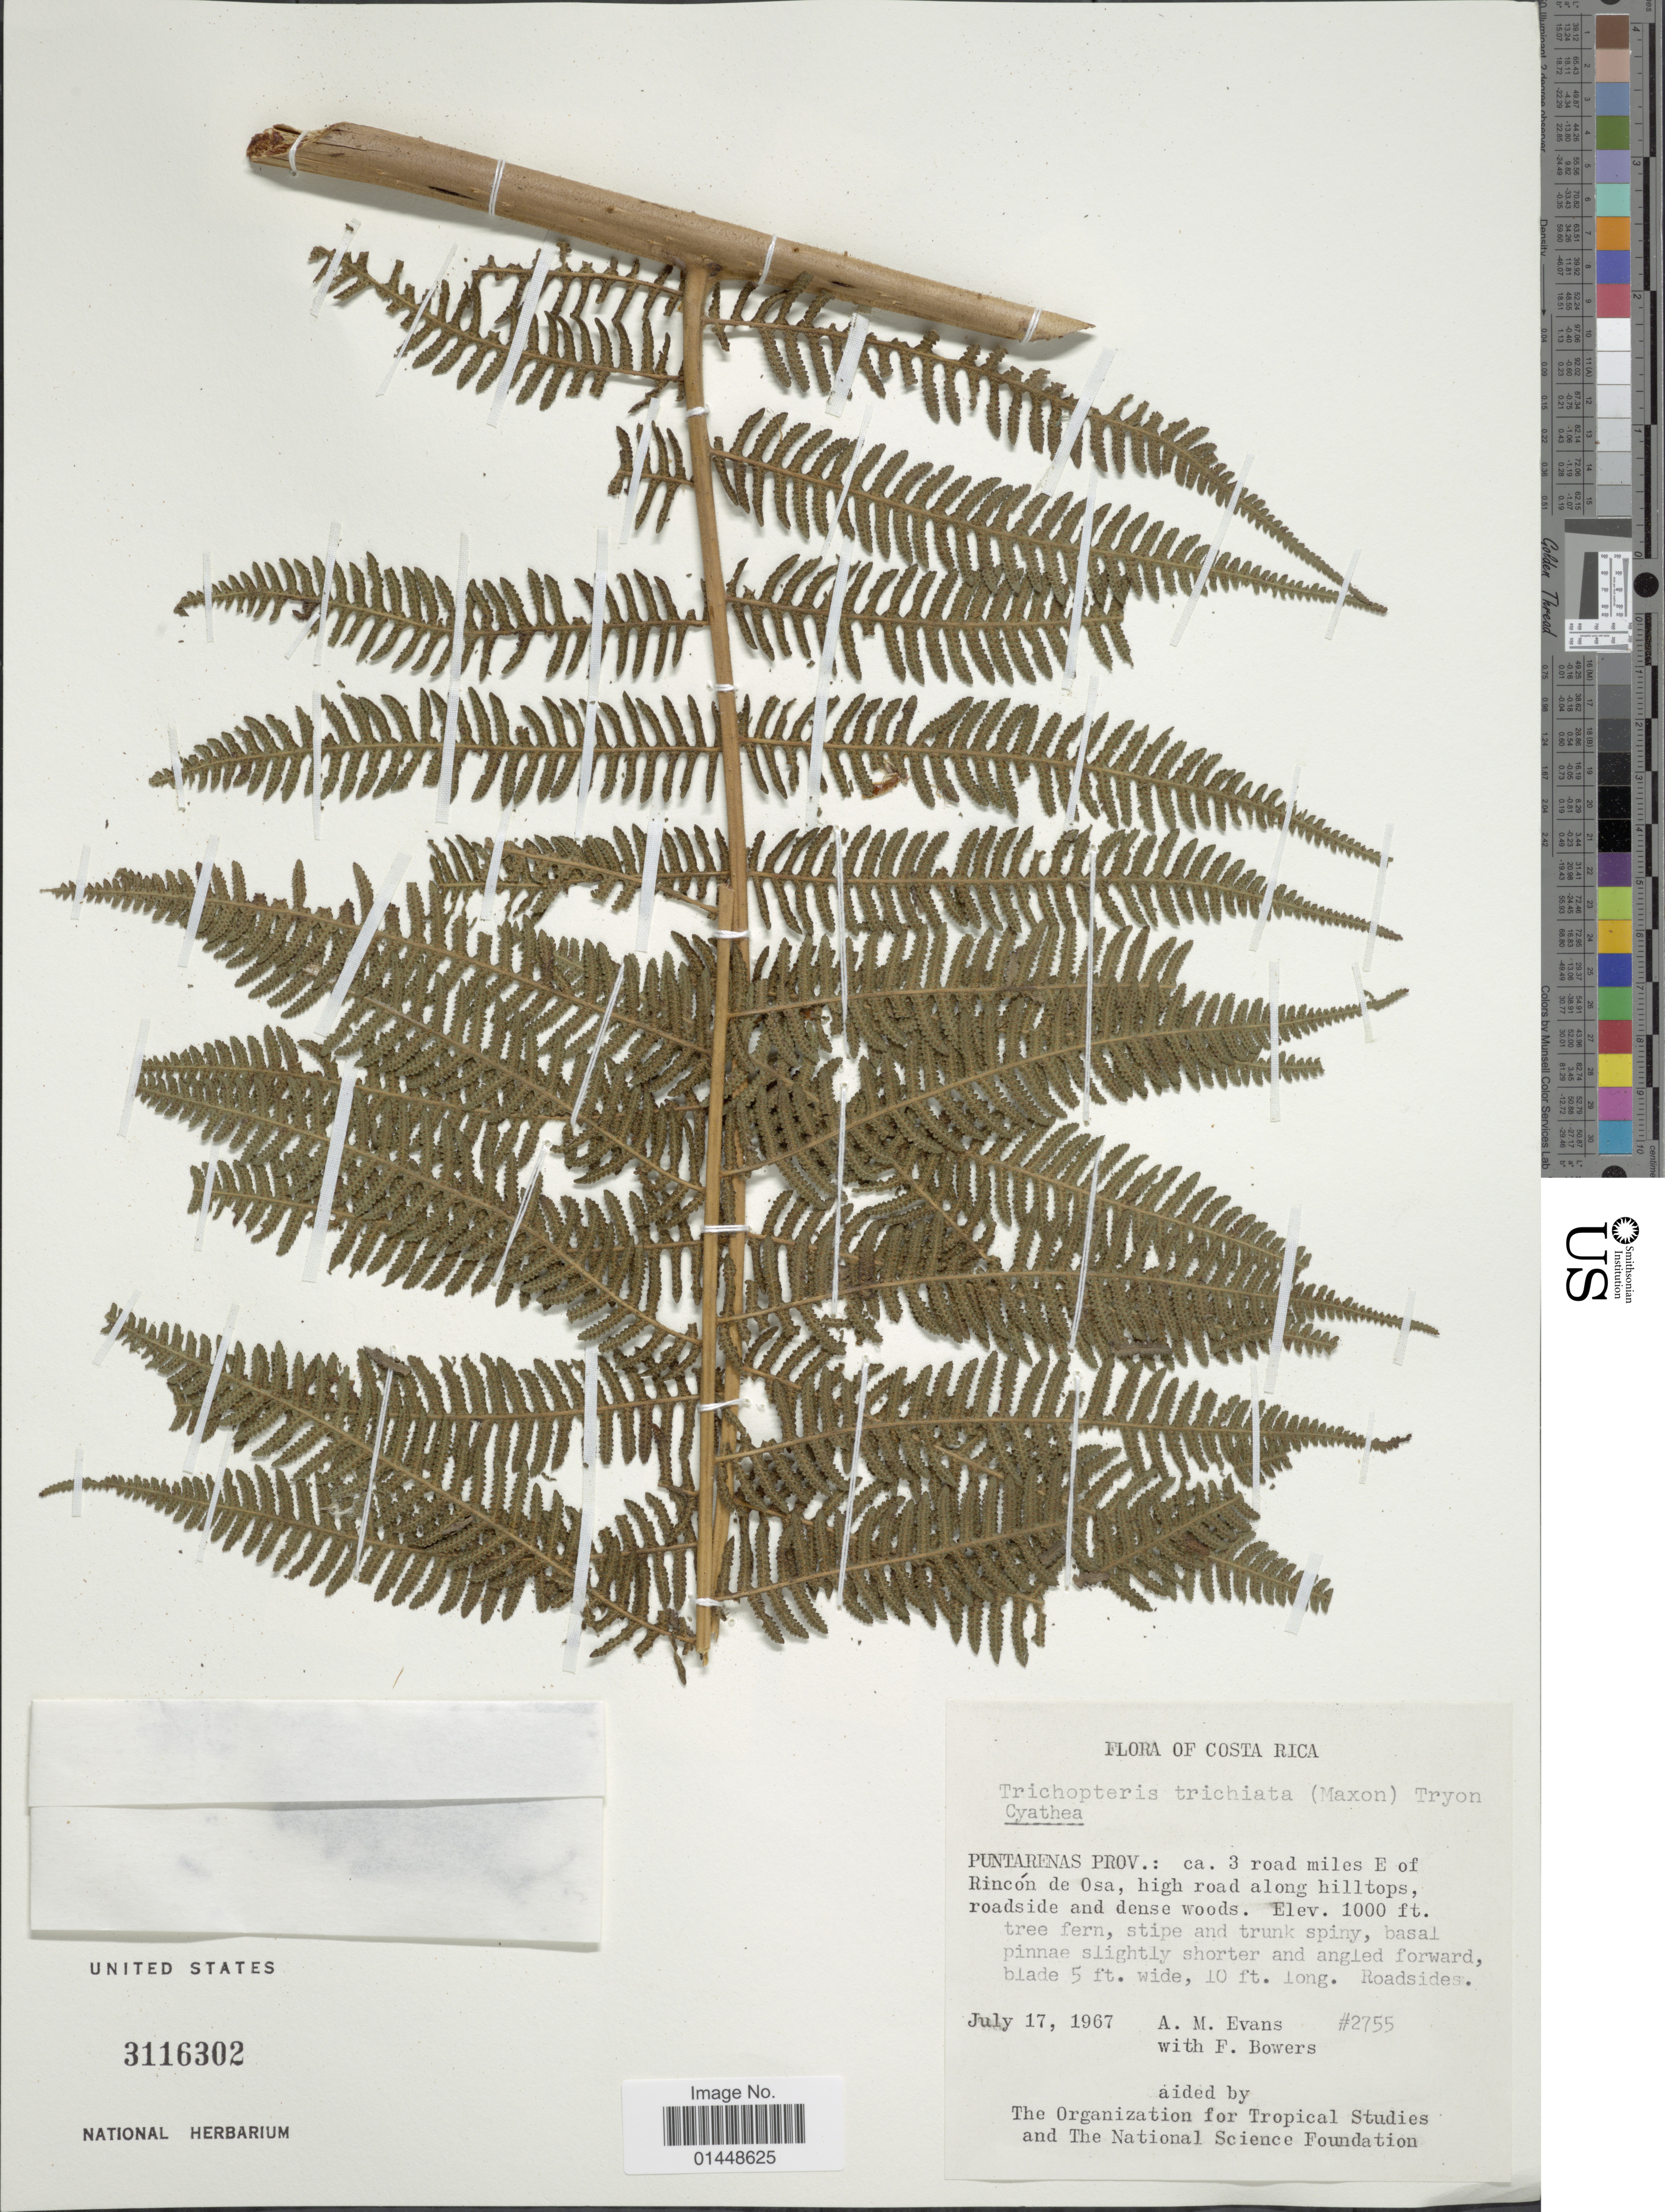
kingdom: Plantae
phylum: Tracheophyta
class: Polypodiopsida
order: Cyatheales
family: Cyatheaceae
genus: Cyathea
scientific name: Cyathea delgadii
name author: Pohl ex Sternb.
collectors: A. M. Evans & F. Bowers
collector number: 2755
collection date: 1967-07-17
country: Costa Rica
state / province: Puntarenas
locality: Puntarenas Prov.:l ca. 3 road miles E of Rincón de Osa, high road along hilltops, roadside and dense woods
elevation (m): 305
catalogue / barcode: US 3116302